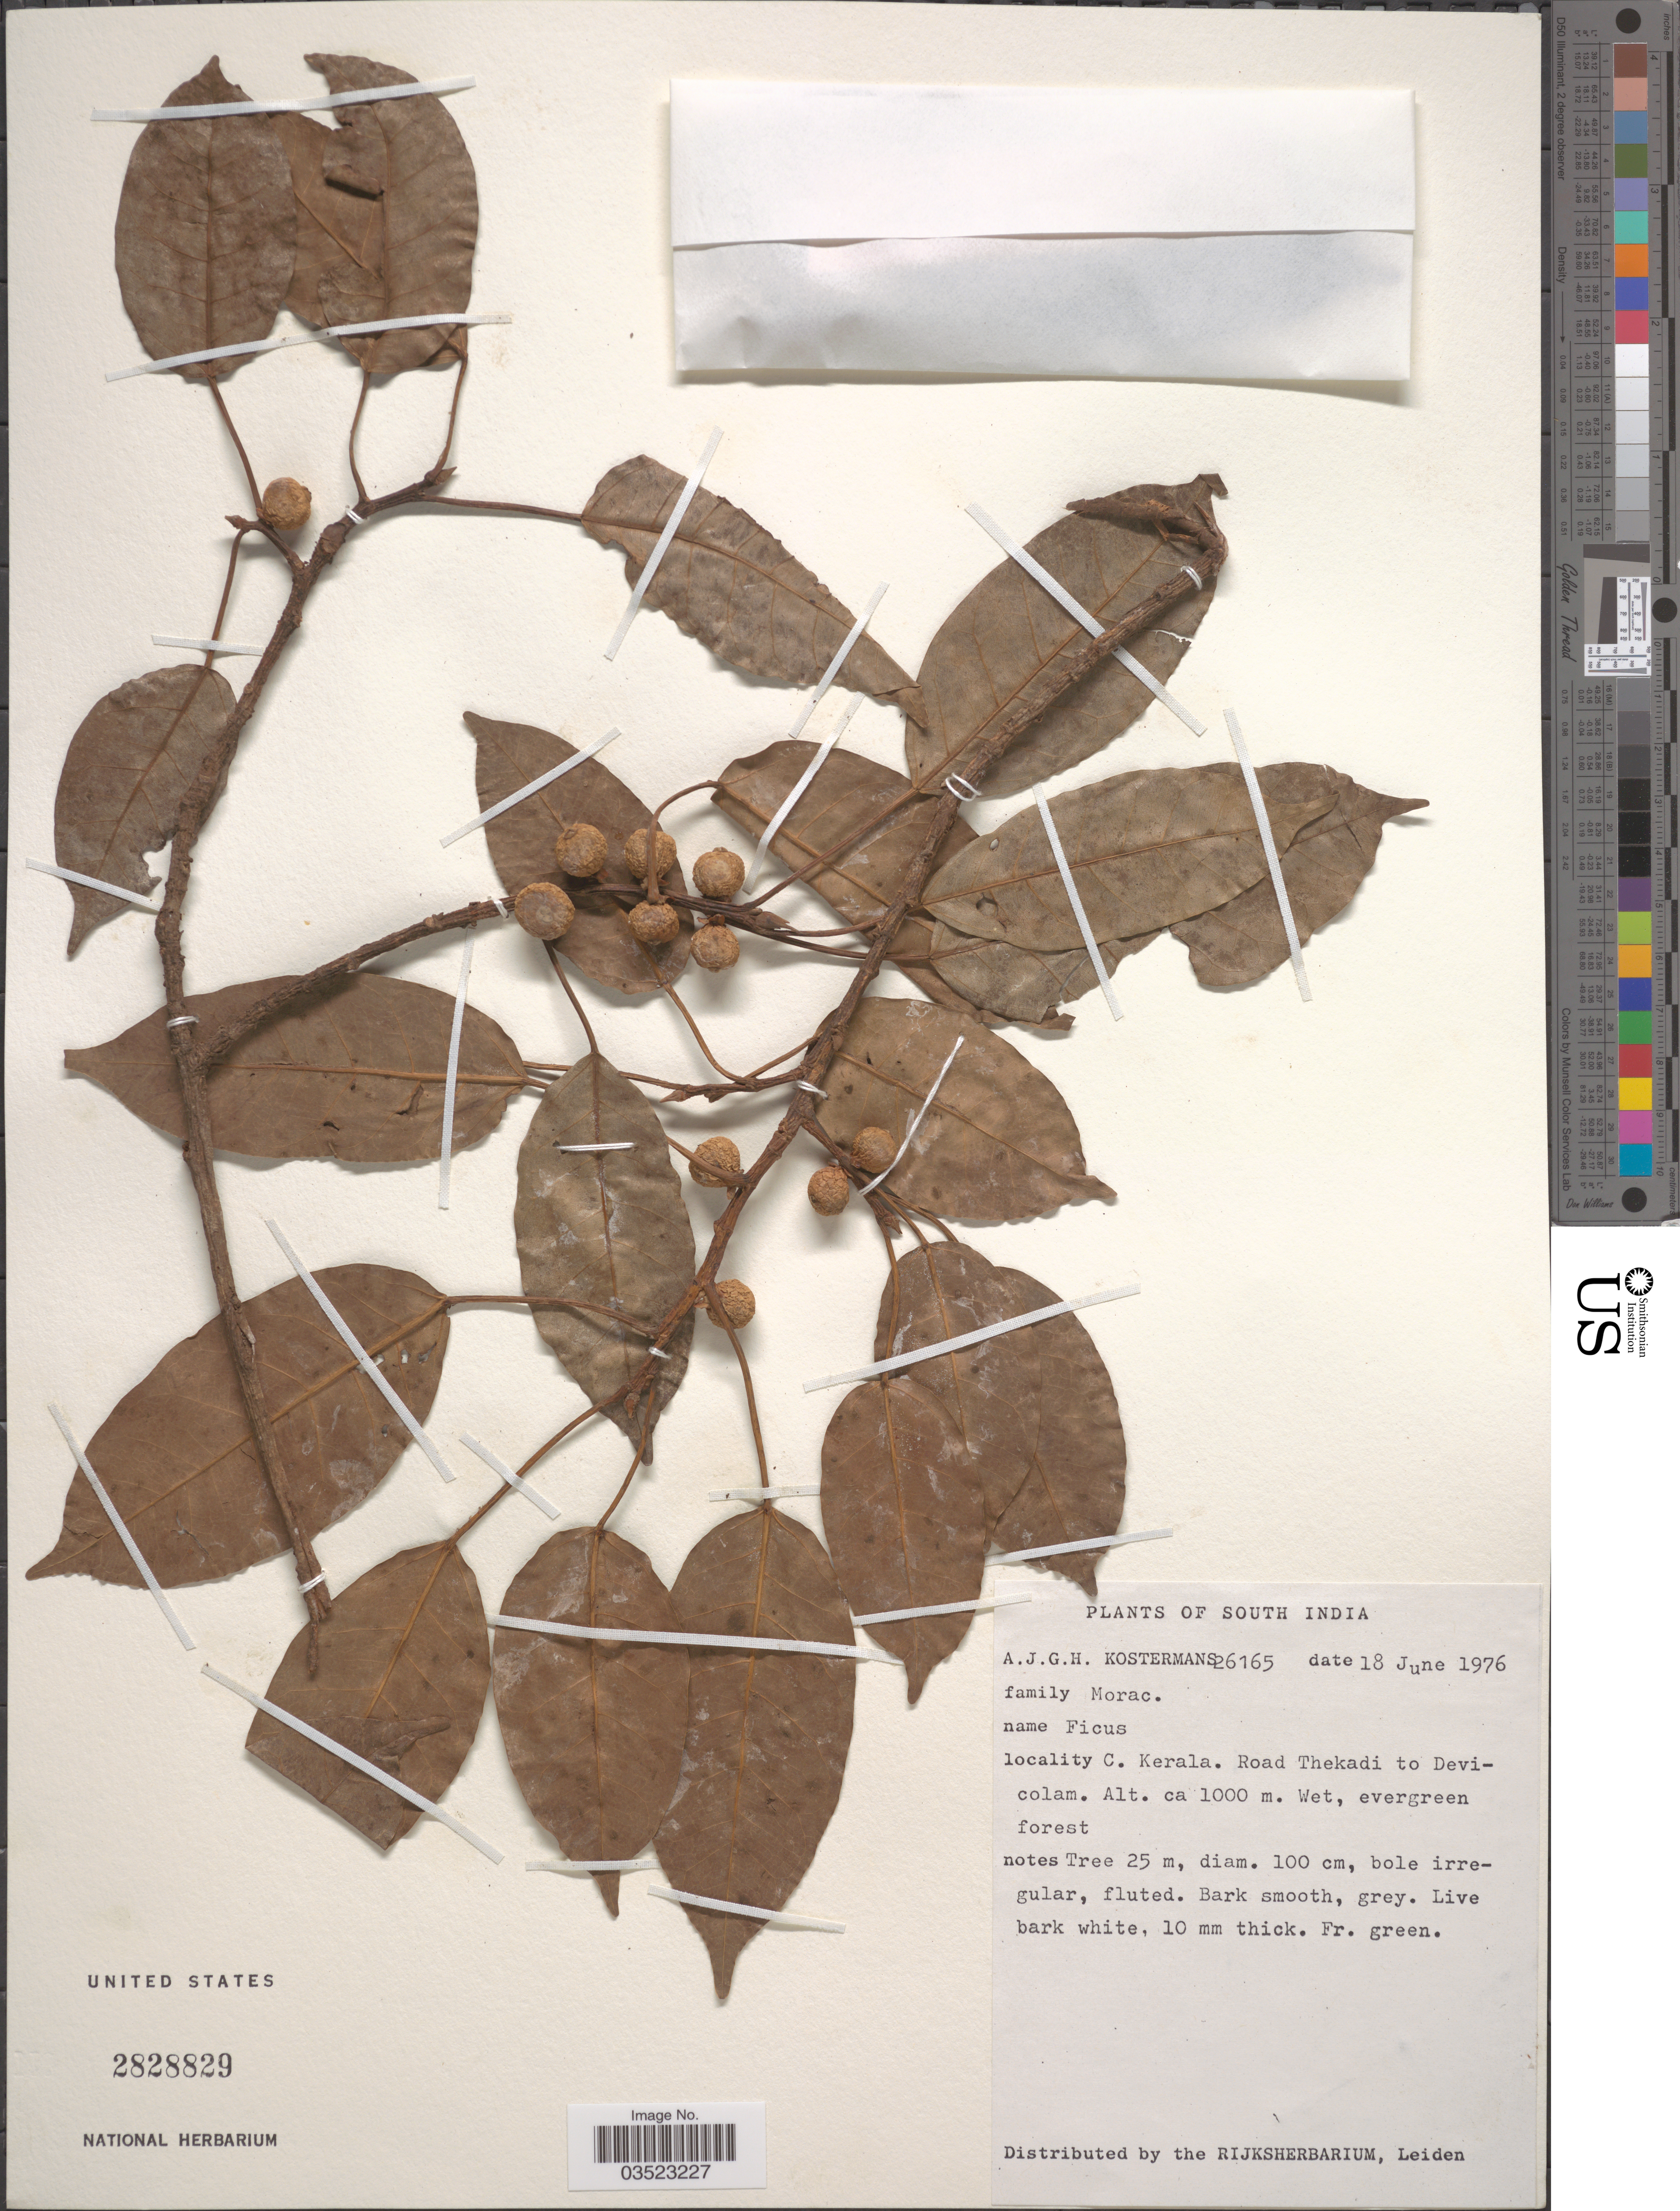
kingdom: Plantae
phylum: Tracheophyta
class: Magnoliopsida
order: Rosales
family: Moraceae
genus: Ficus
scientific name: Ficus sp.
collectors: A. J. G. Kostermans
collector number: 26165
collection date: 1976-06-18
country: India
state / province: Kerala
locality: South India. C. Kerala. Road Thekadi to Devicolam.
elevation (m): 1000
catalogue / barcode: US 2828829